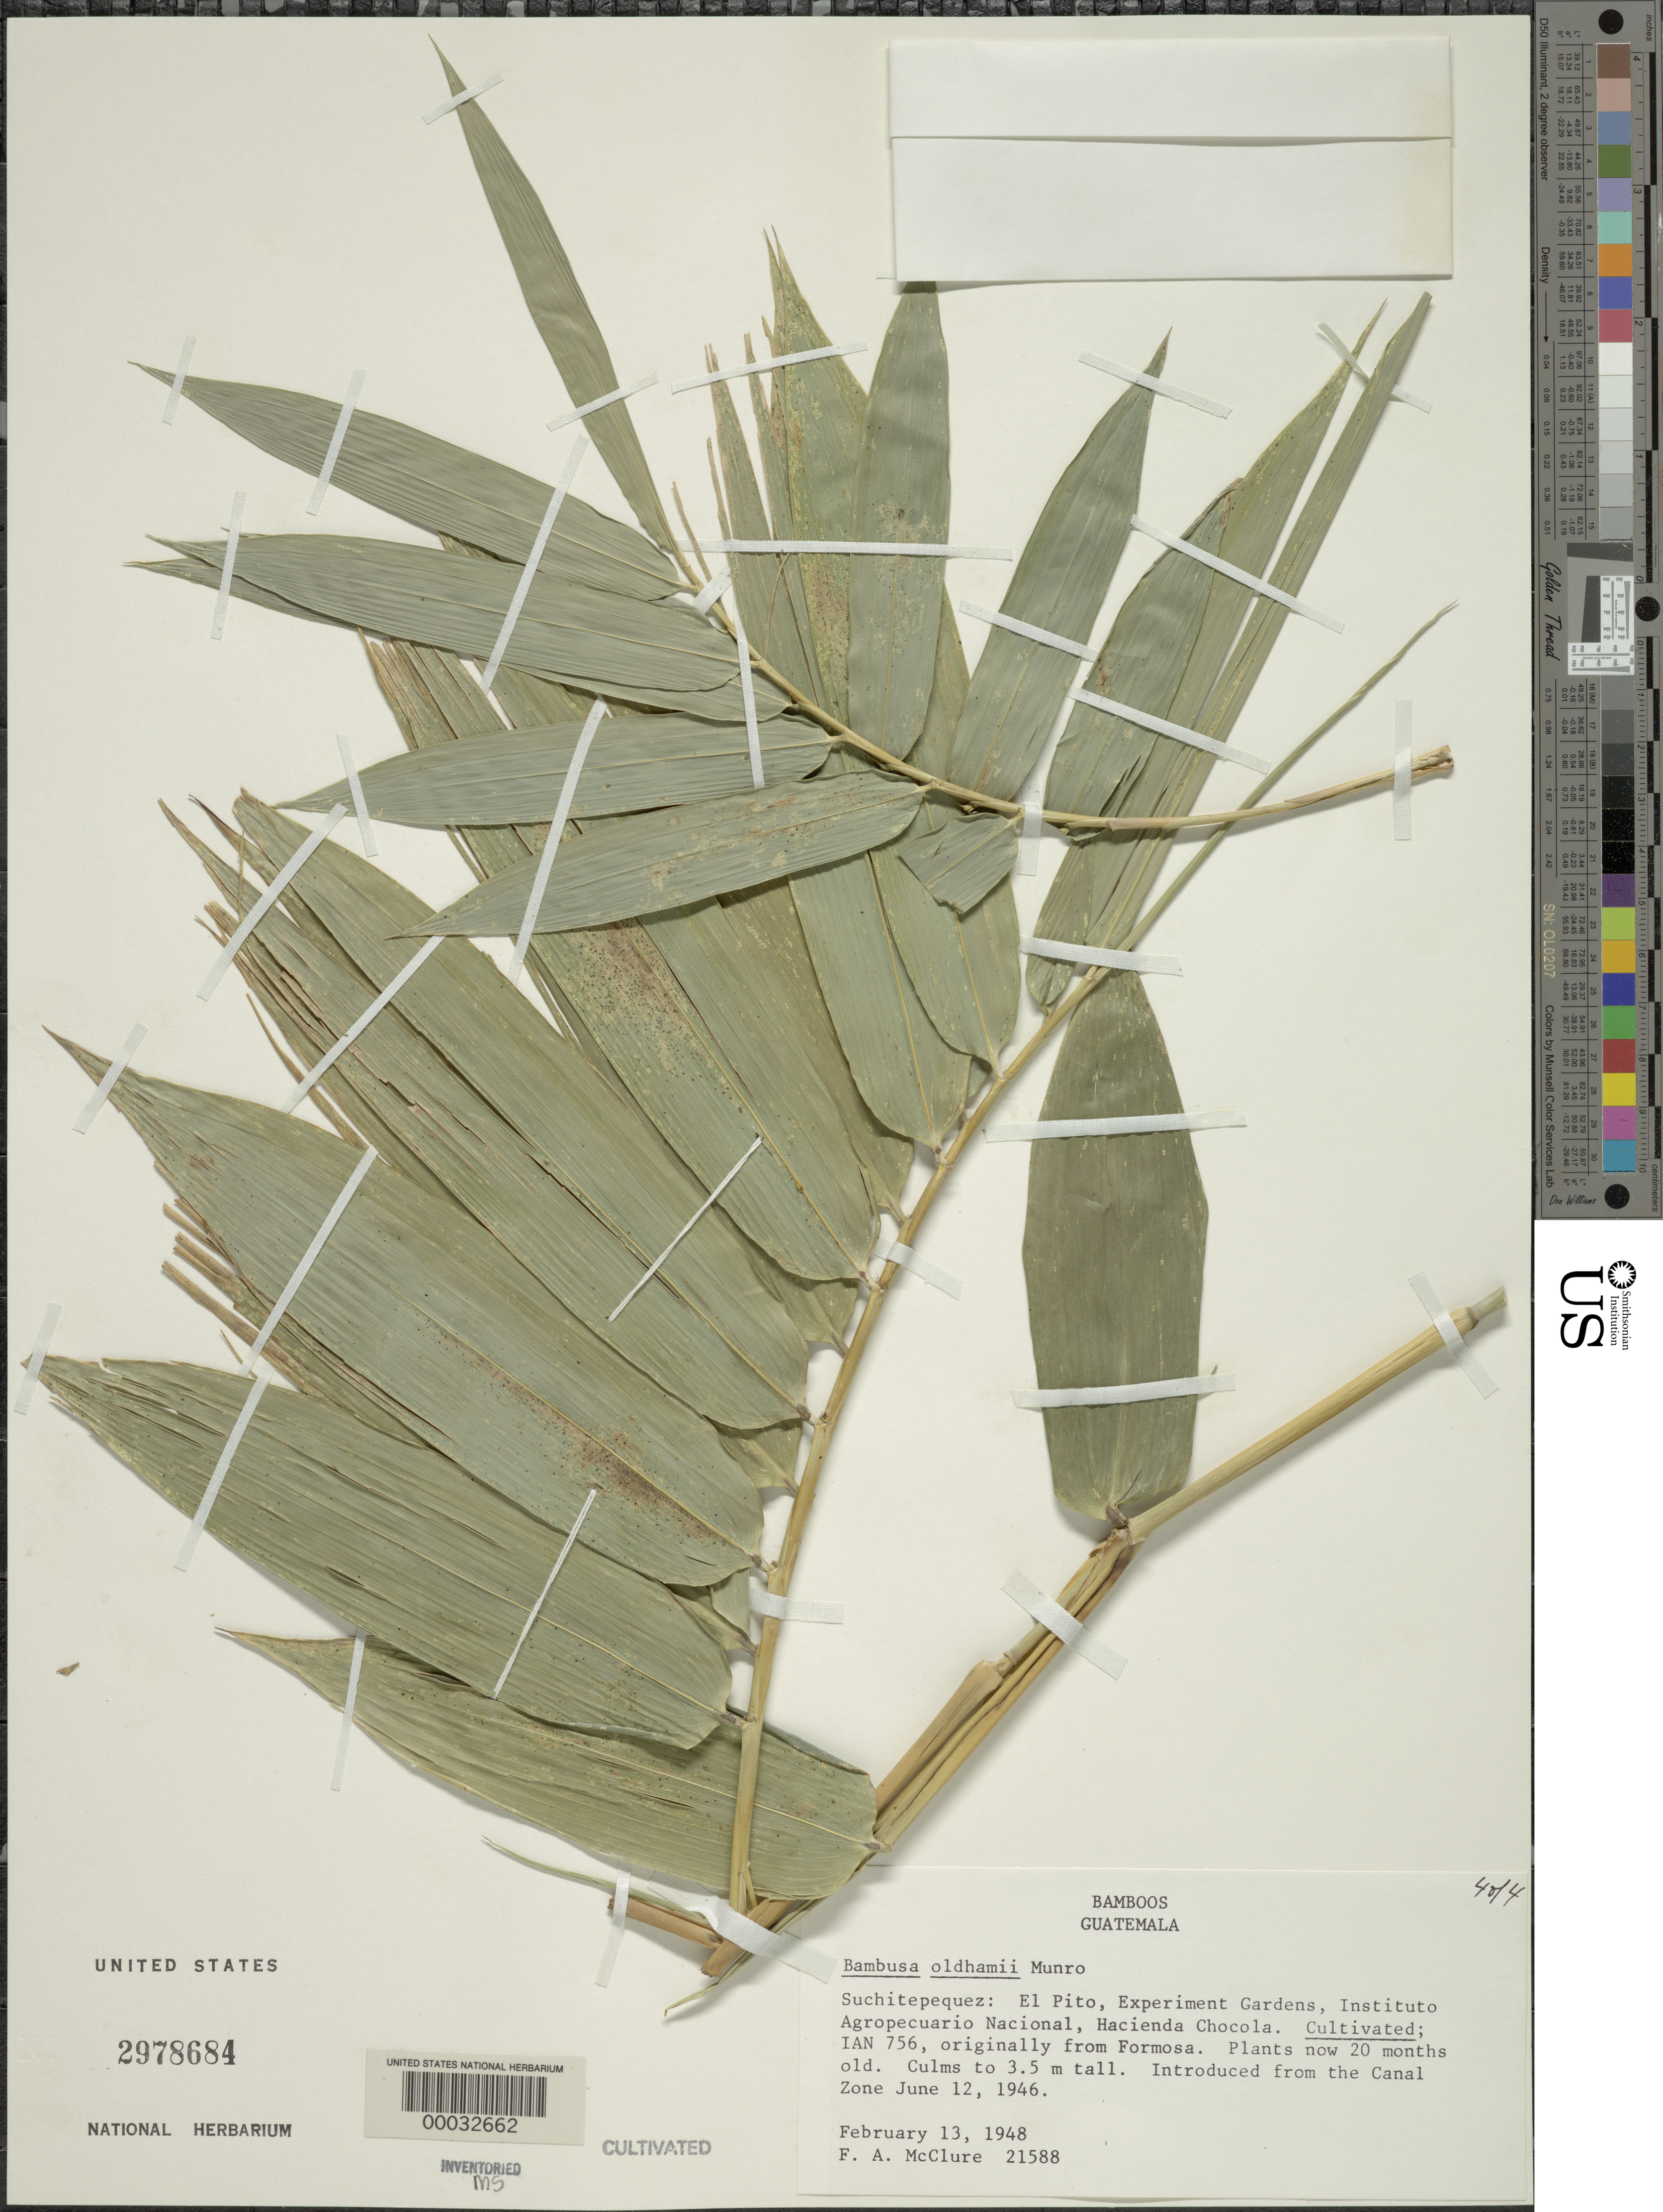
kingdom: Plantae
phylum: Tracheophyta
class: Liliopsida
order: Poales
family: Poaceae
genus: Bambusa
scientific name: Bambusa oldhamii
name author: Munro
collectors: F. A. McClure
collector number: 21588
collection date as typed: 13 Feb 1948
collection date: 1948-02-13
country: Guatemala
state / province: Suchitepéquez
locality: Experimental garden - El Pito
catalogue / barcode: US 2978684